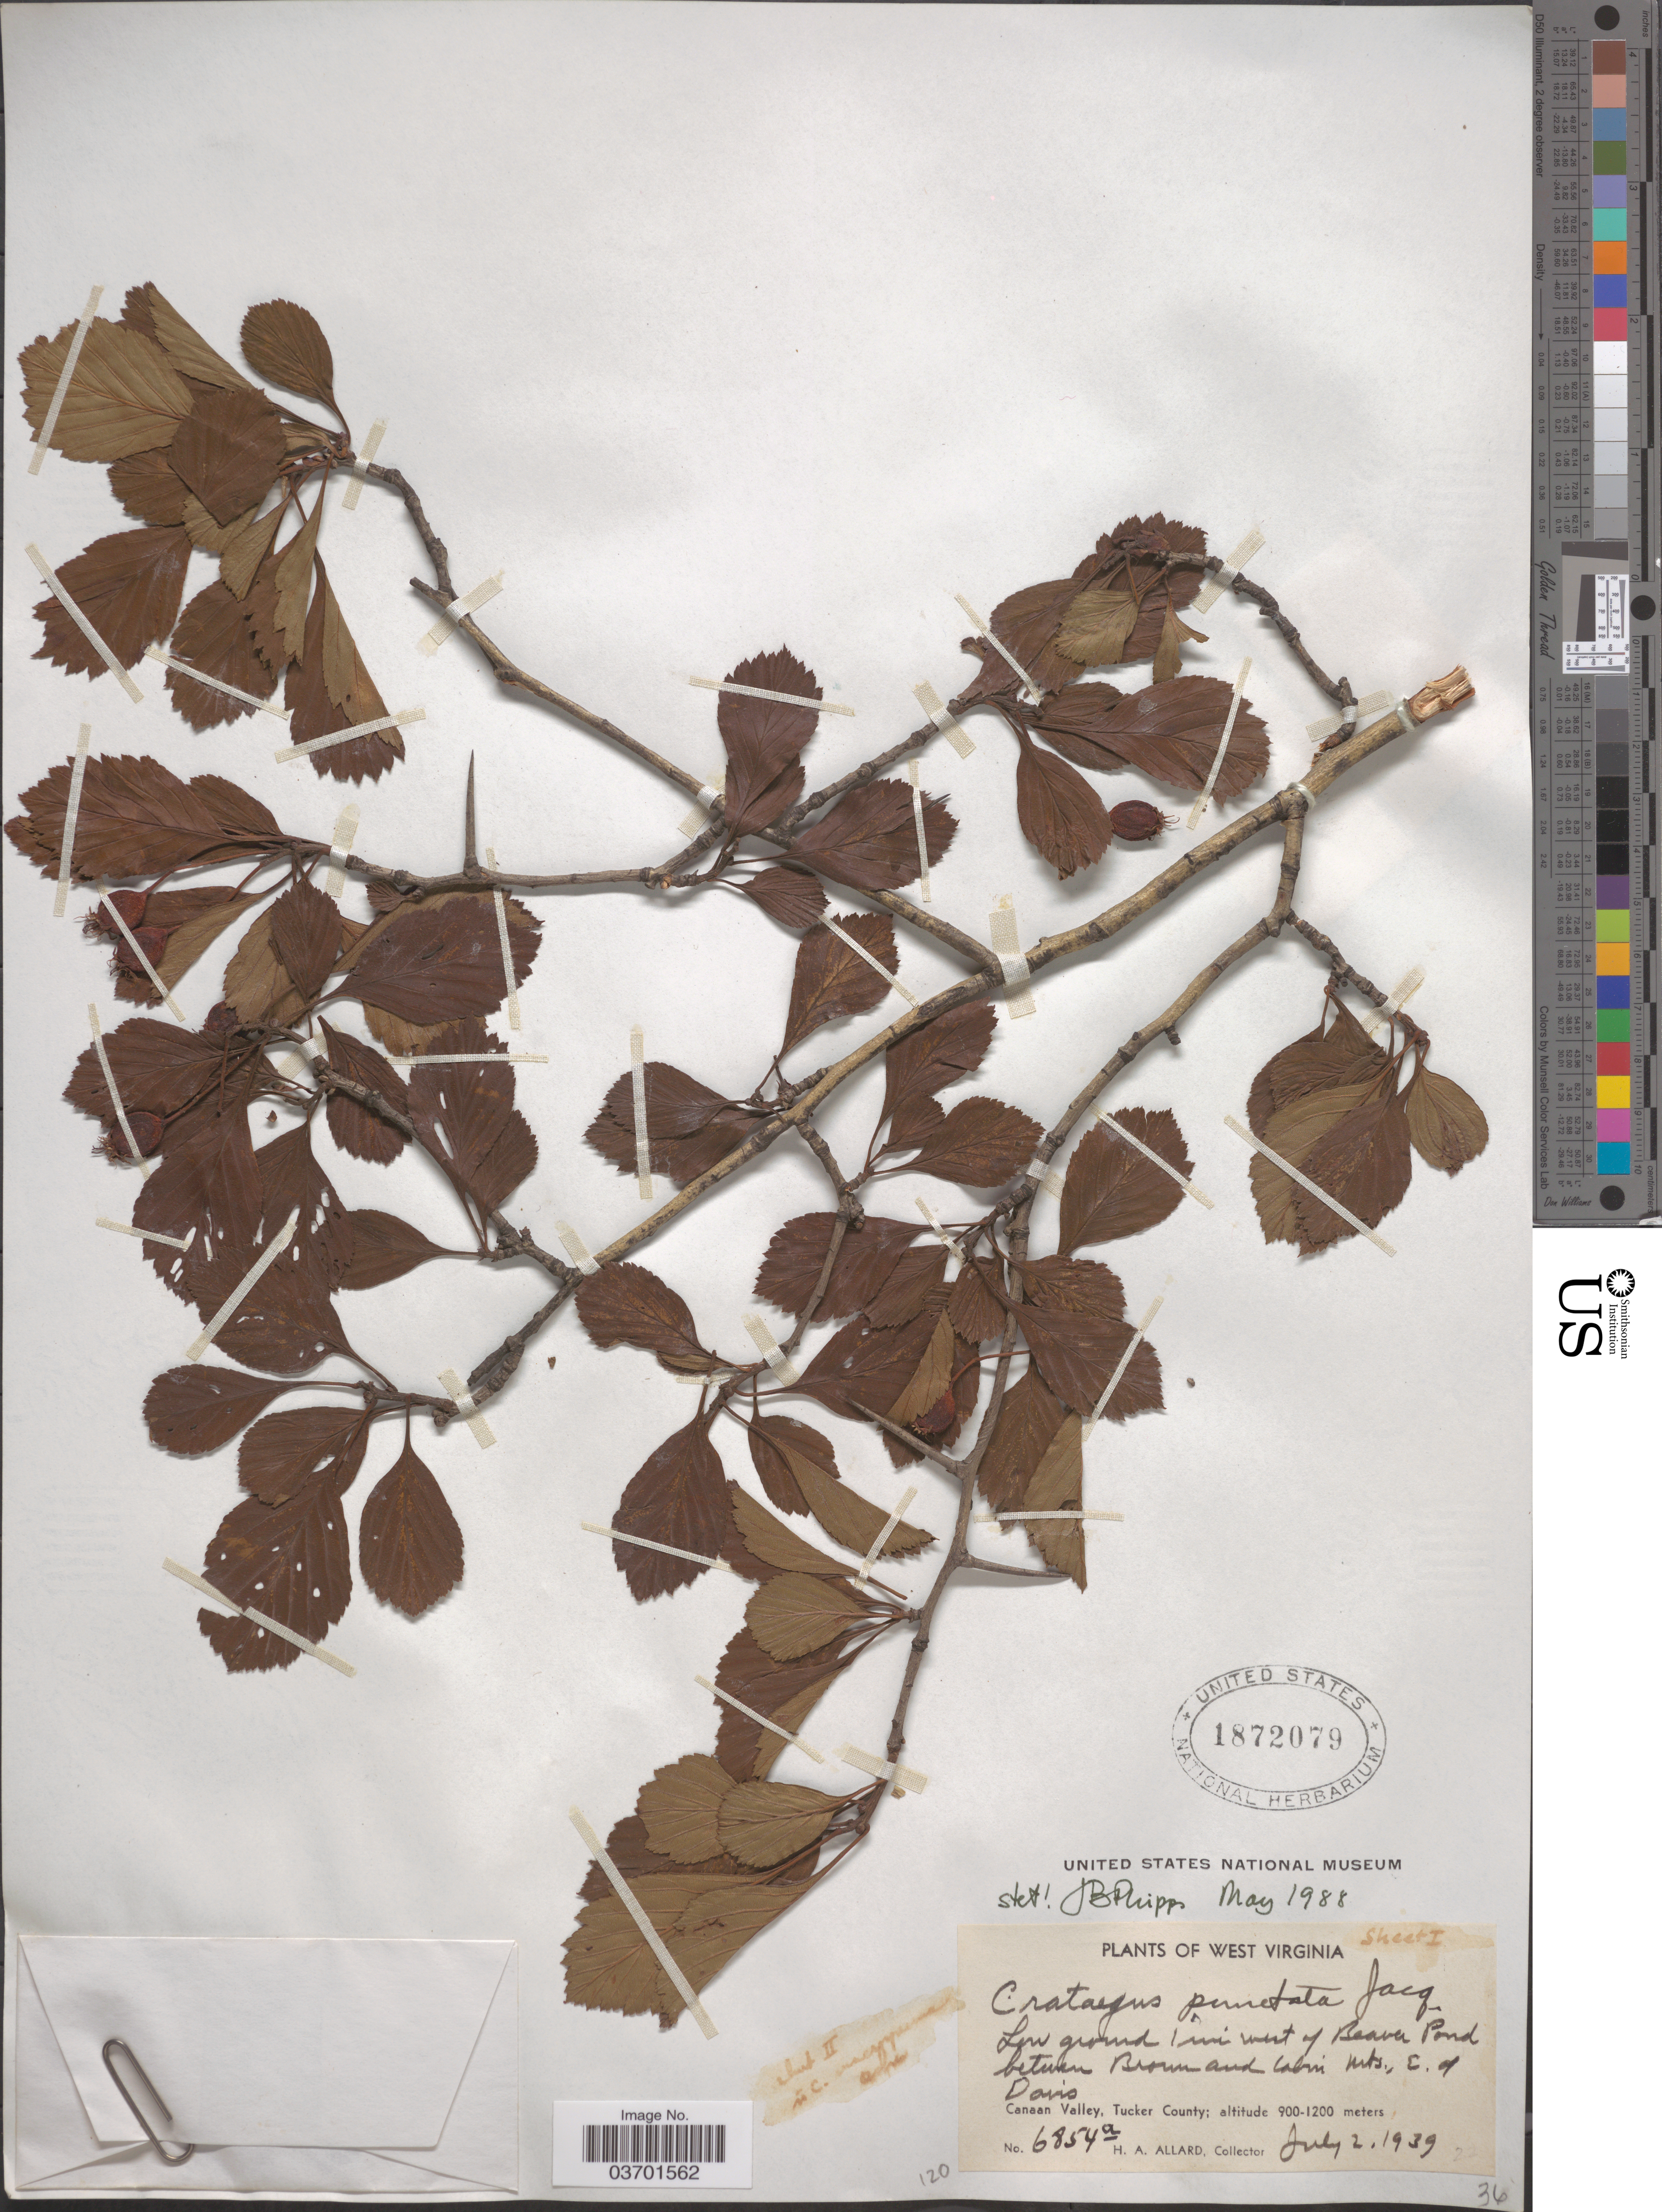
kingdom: Plantae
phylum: Tracheophyta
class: Magnoliopsida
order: Rosales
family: Rosaceae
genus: Crataegus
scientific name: Crataegus punctata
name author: Jacq.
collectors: H. A. Allard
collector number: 6854a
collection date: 1939-07-02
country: United States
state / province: West Virginia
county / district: Tucker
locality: Low ground 1 mi west of Beaver Pond between Brown and Cabin Mts., E. of Davis. Canaan Valley, Tucker County.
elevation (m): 900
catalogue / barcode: US 1872079